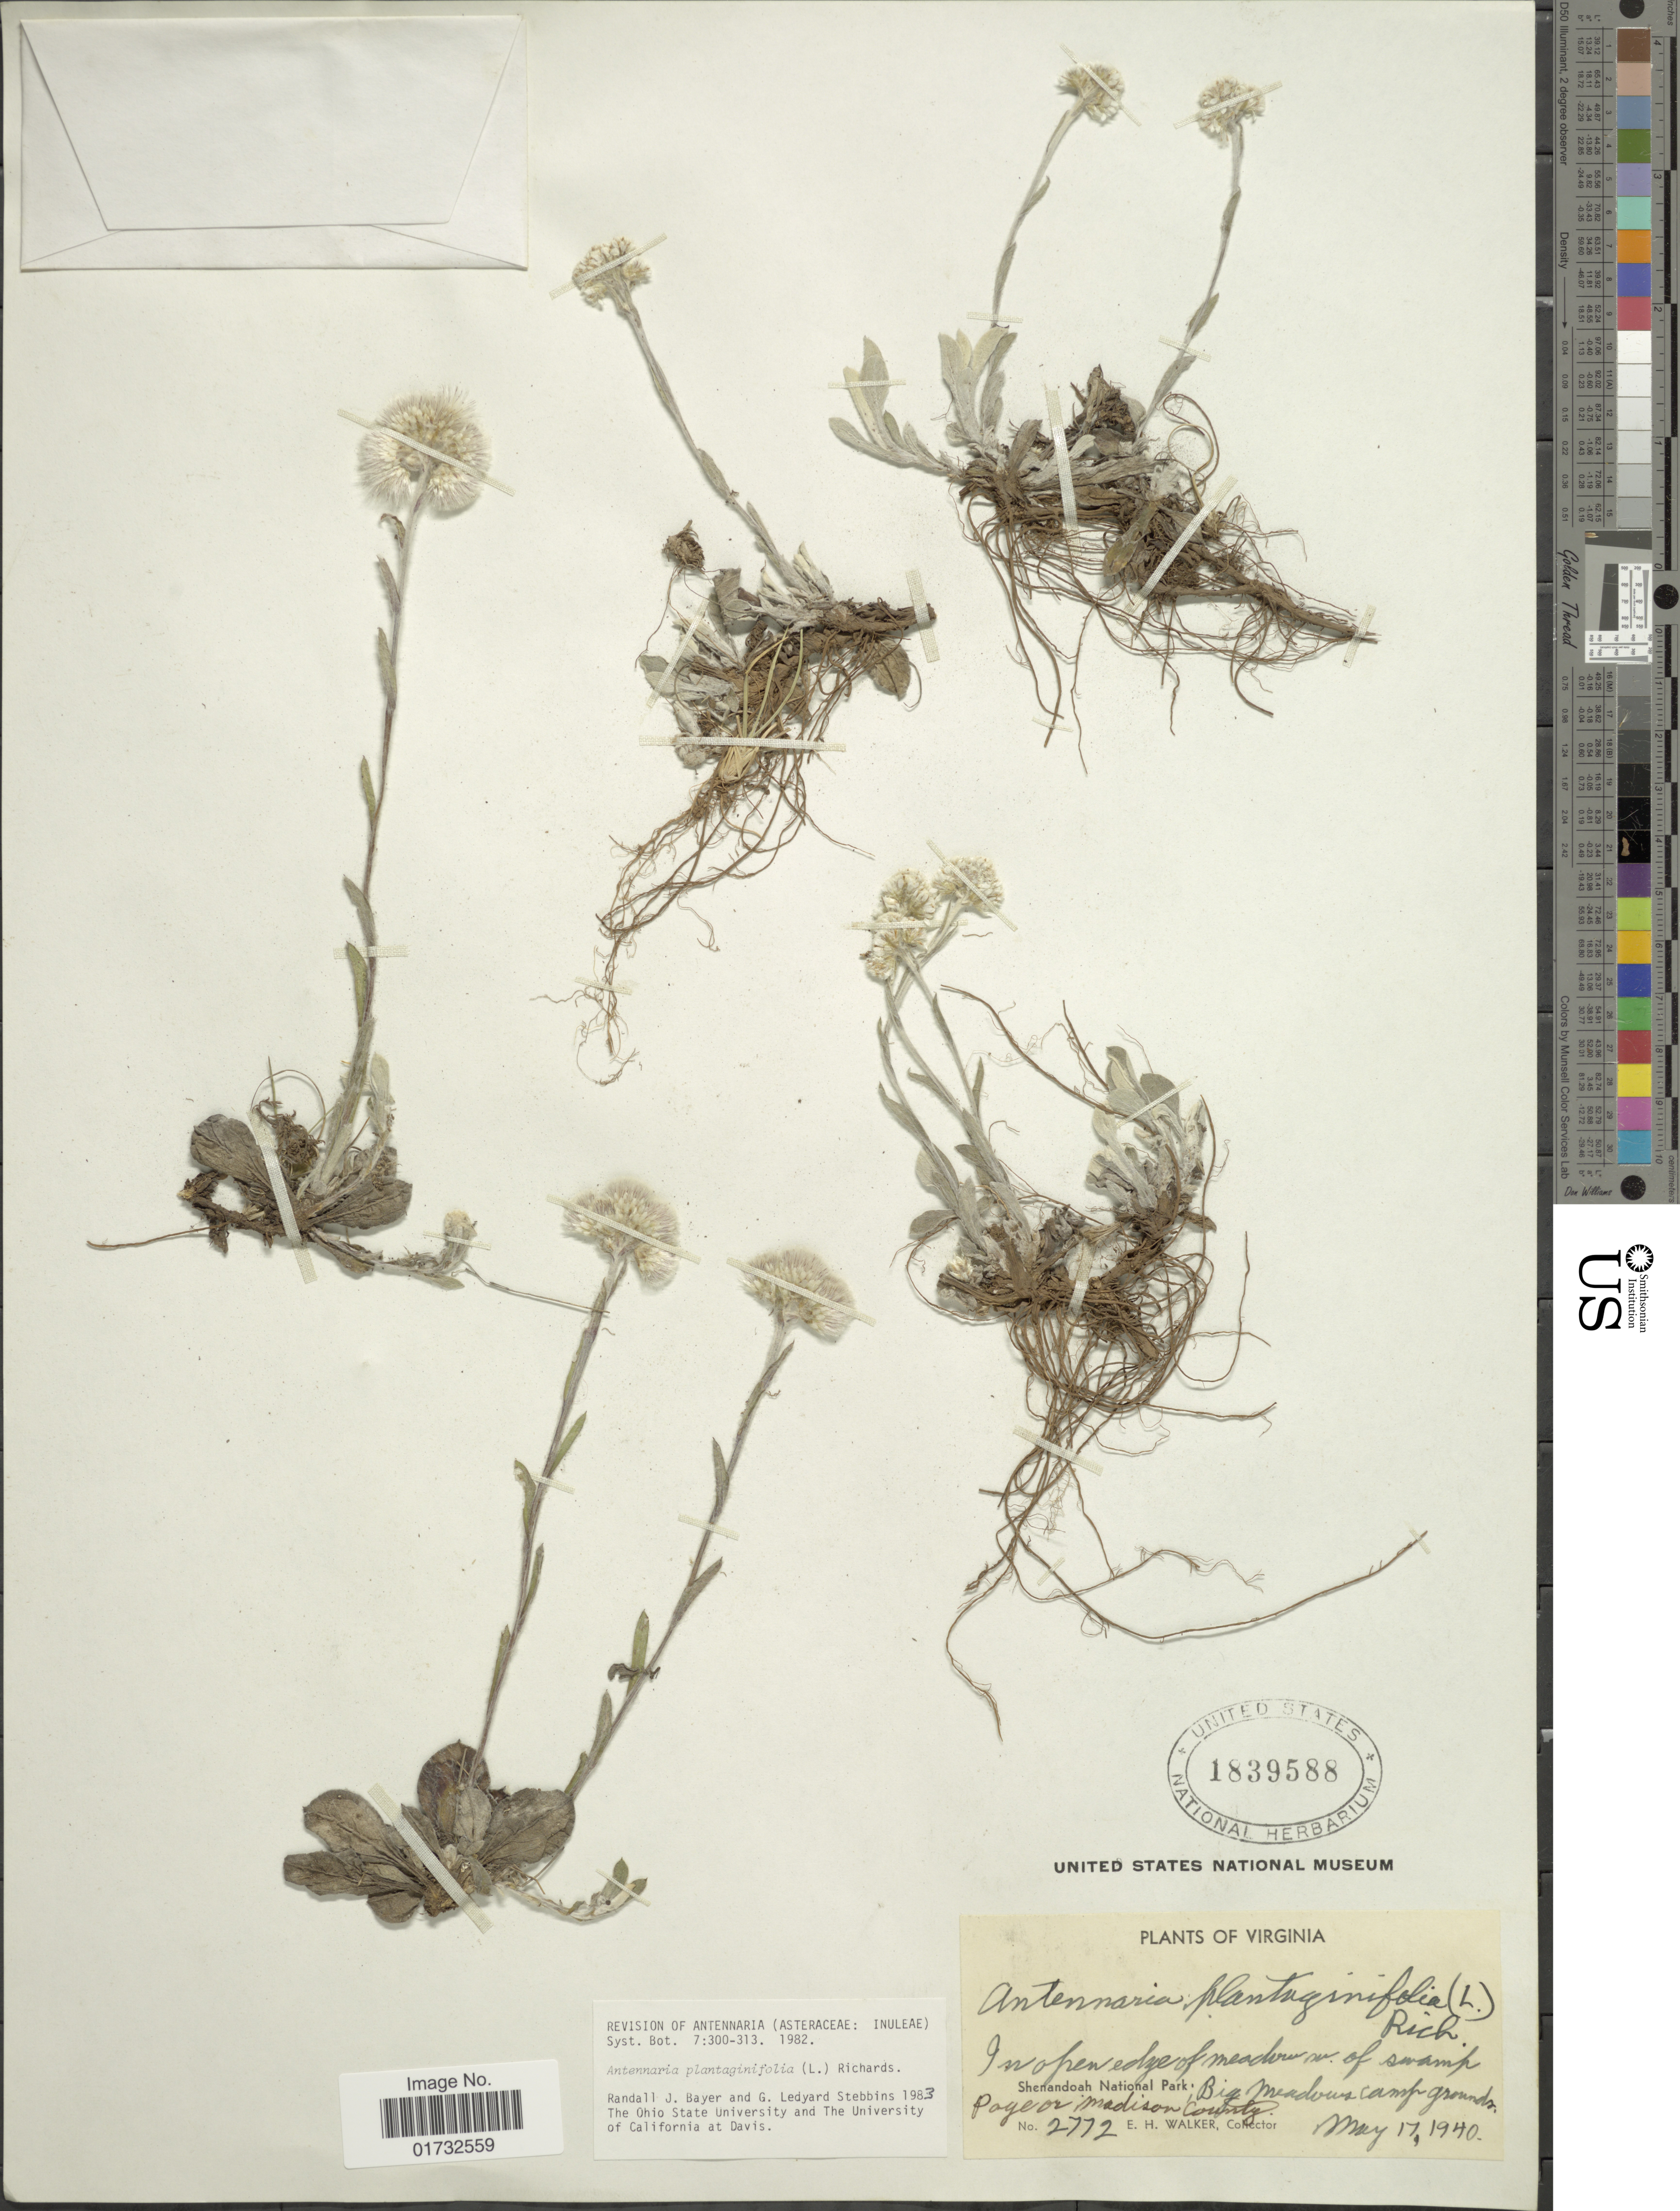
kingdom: Plantae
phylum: Tracheophyta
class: Magnoliopsida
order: Asterales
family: Asteraceae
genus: Antennaria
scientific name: Antennaria plantaginifolia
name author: (L.) Richardson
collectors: E. H. Walker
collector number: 2772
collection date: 1940-05-17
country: United States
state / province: Virginia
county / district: Madison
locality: Big Meadows campgrounds. Shenandoah National Park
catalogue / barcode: US 1839588